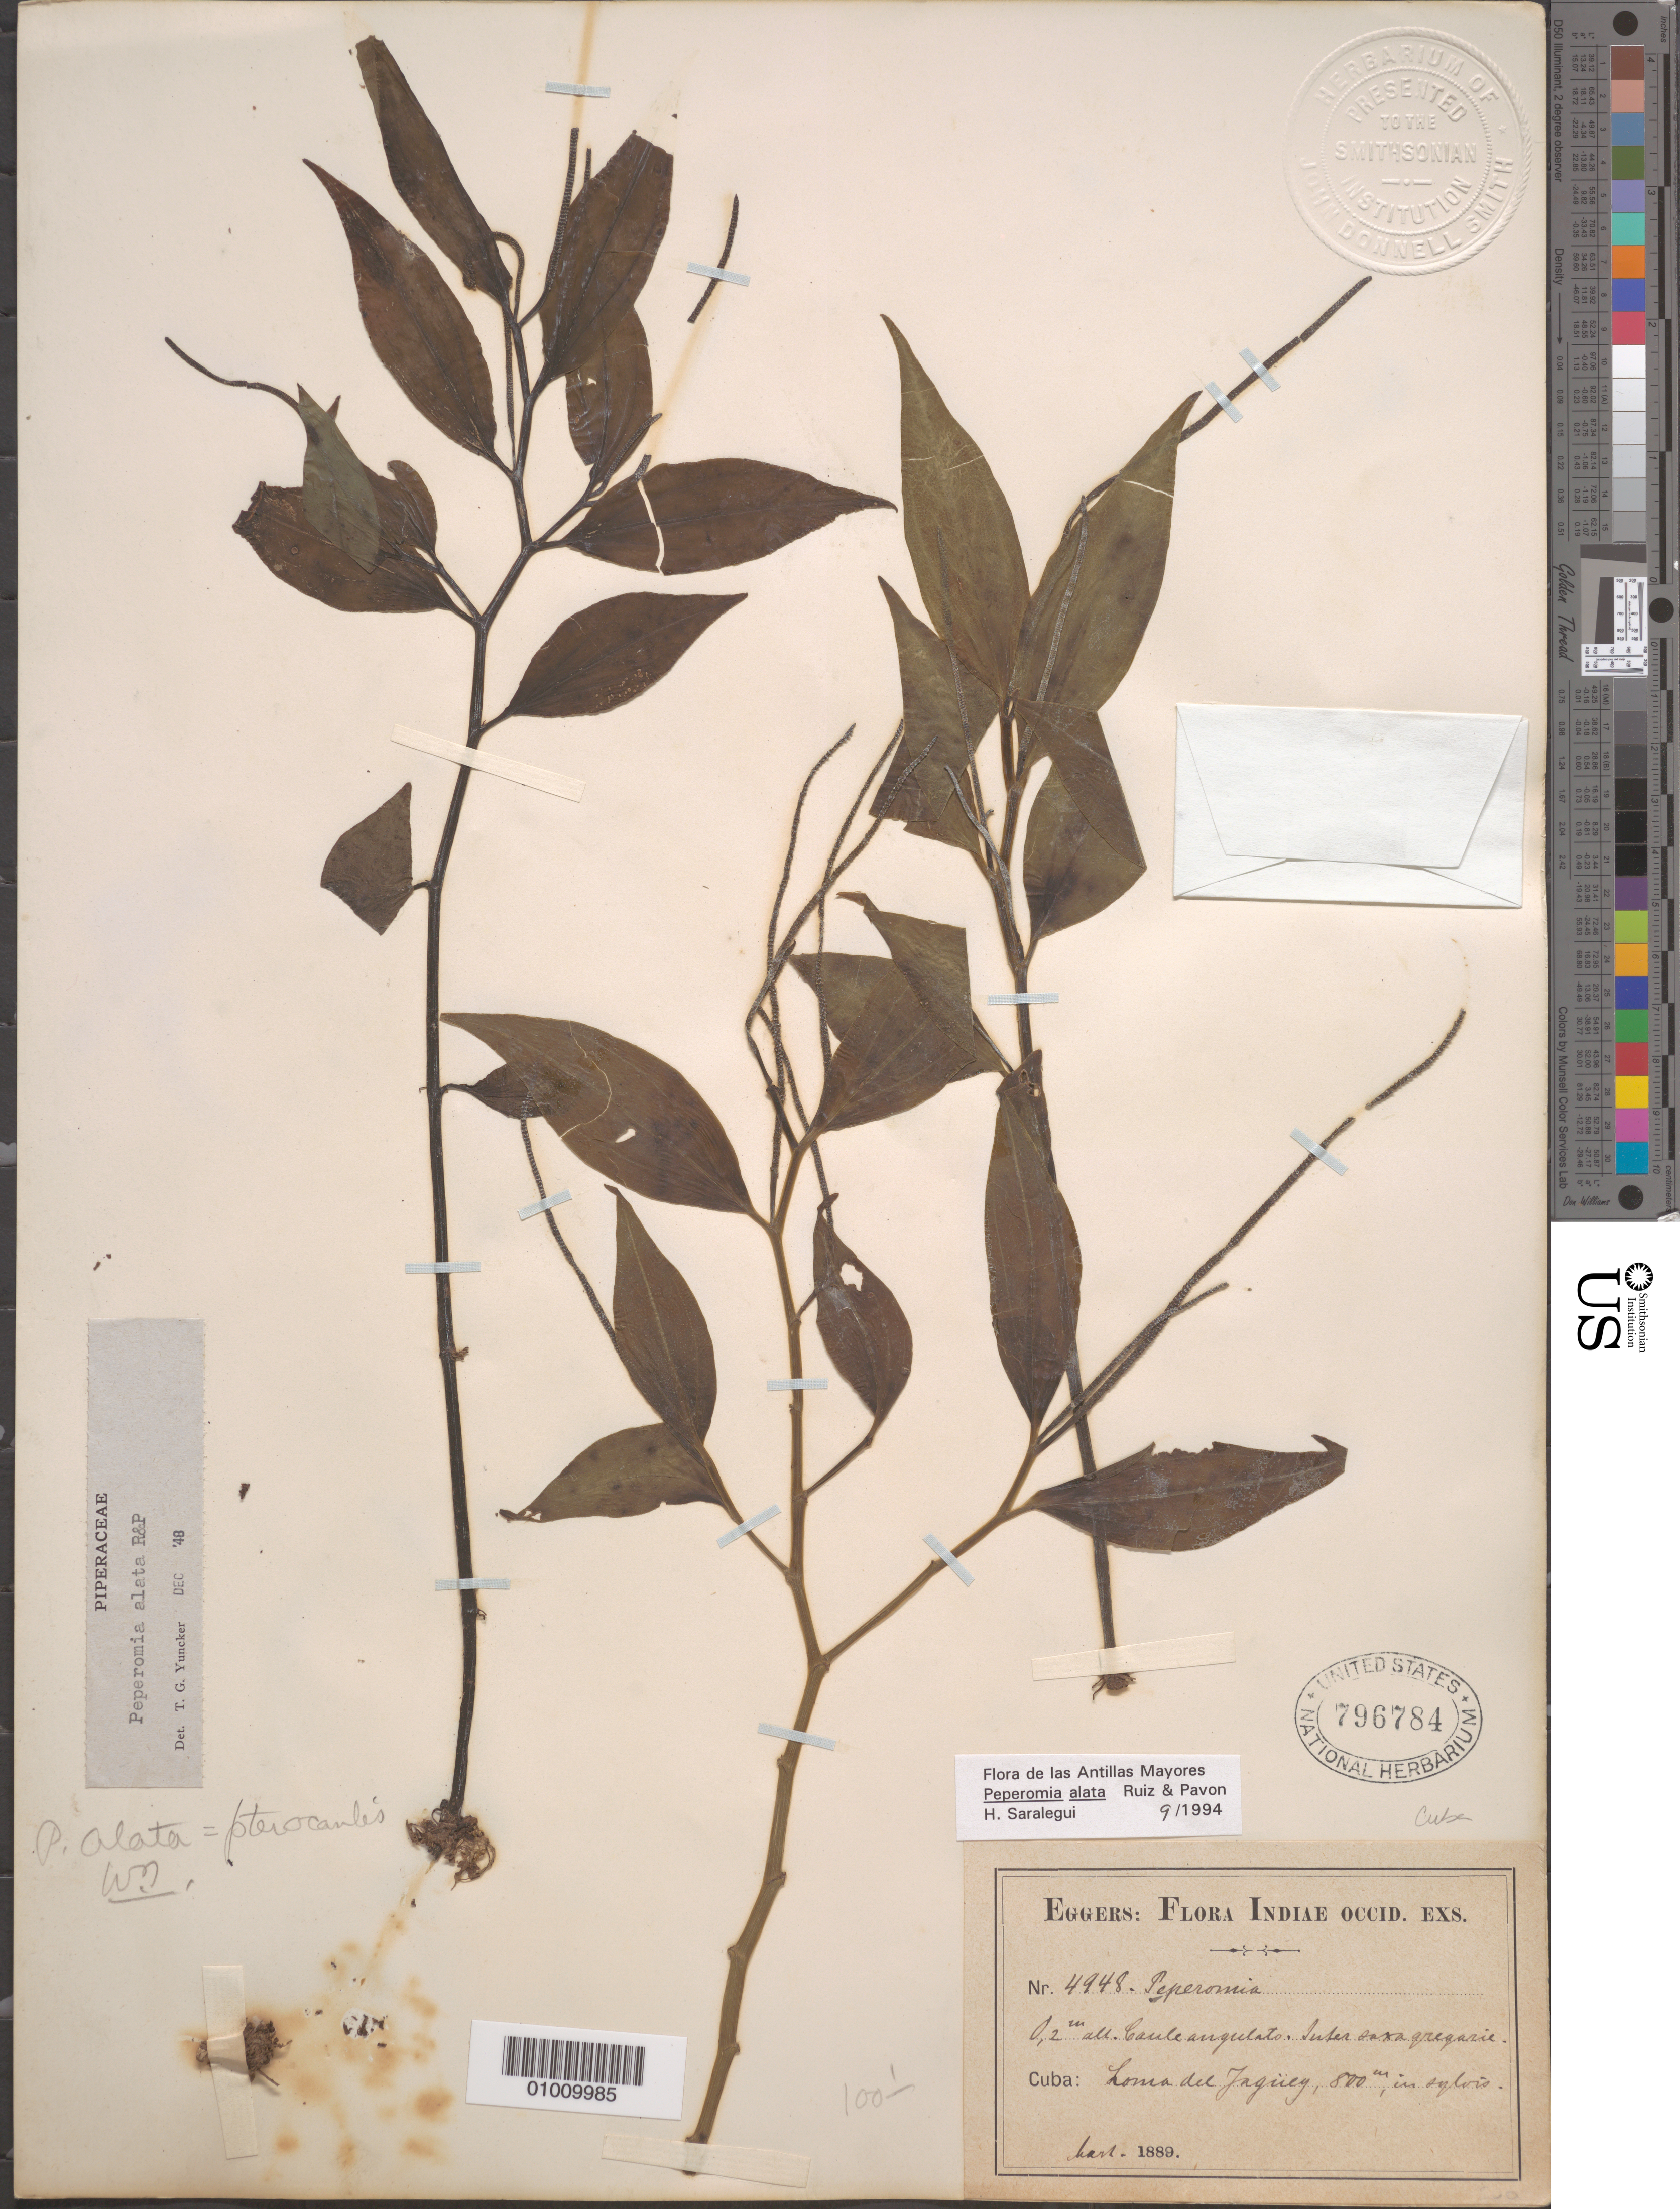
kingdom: Plantae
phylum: Tracheophyta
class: Magnoliopsida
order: Piperales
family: Piperaceae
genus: Peperomia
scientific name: Peperomia alata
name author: Ruiz & Pav.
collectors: H. F. A. von Eggers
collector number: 4948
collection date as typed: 1889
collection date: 1889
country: Cuba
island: Cuba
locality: Loma del Jaquey in forest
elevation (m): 800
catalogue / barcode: US 796784